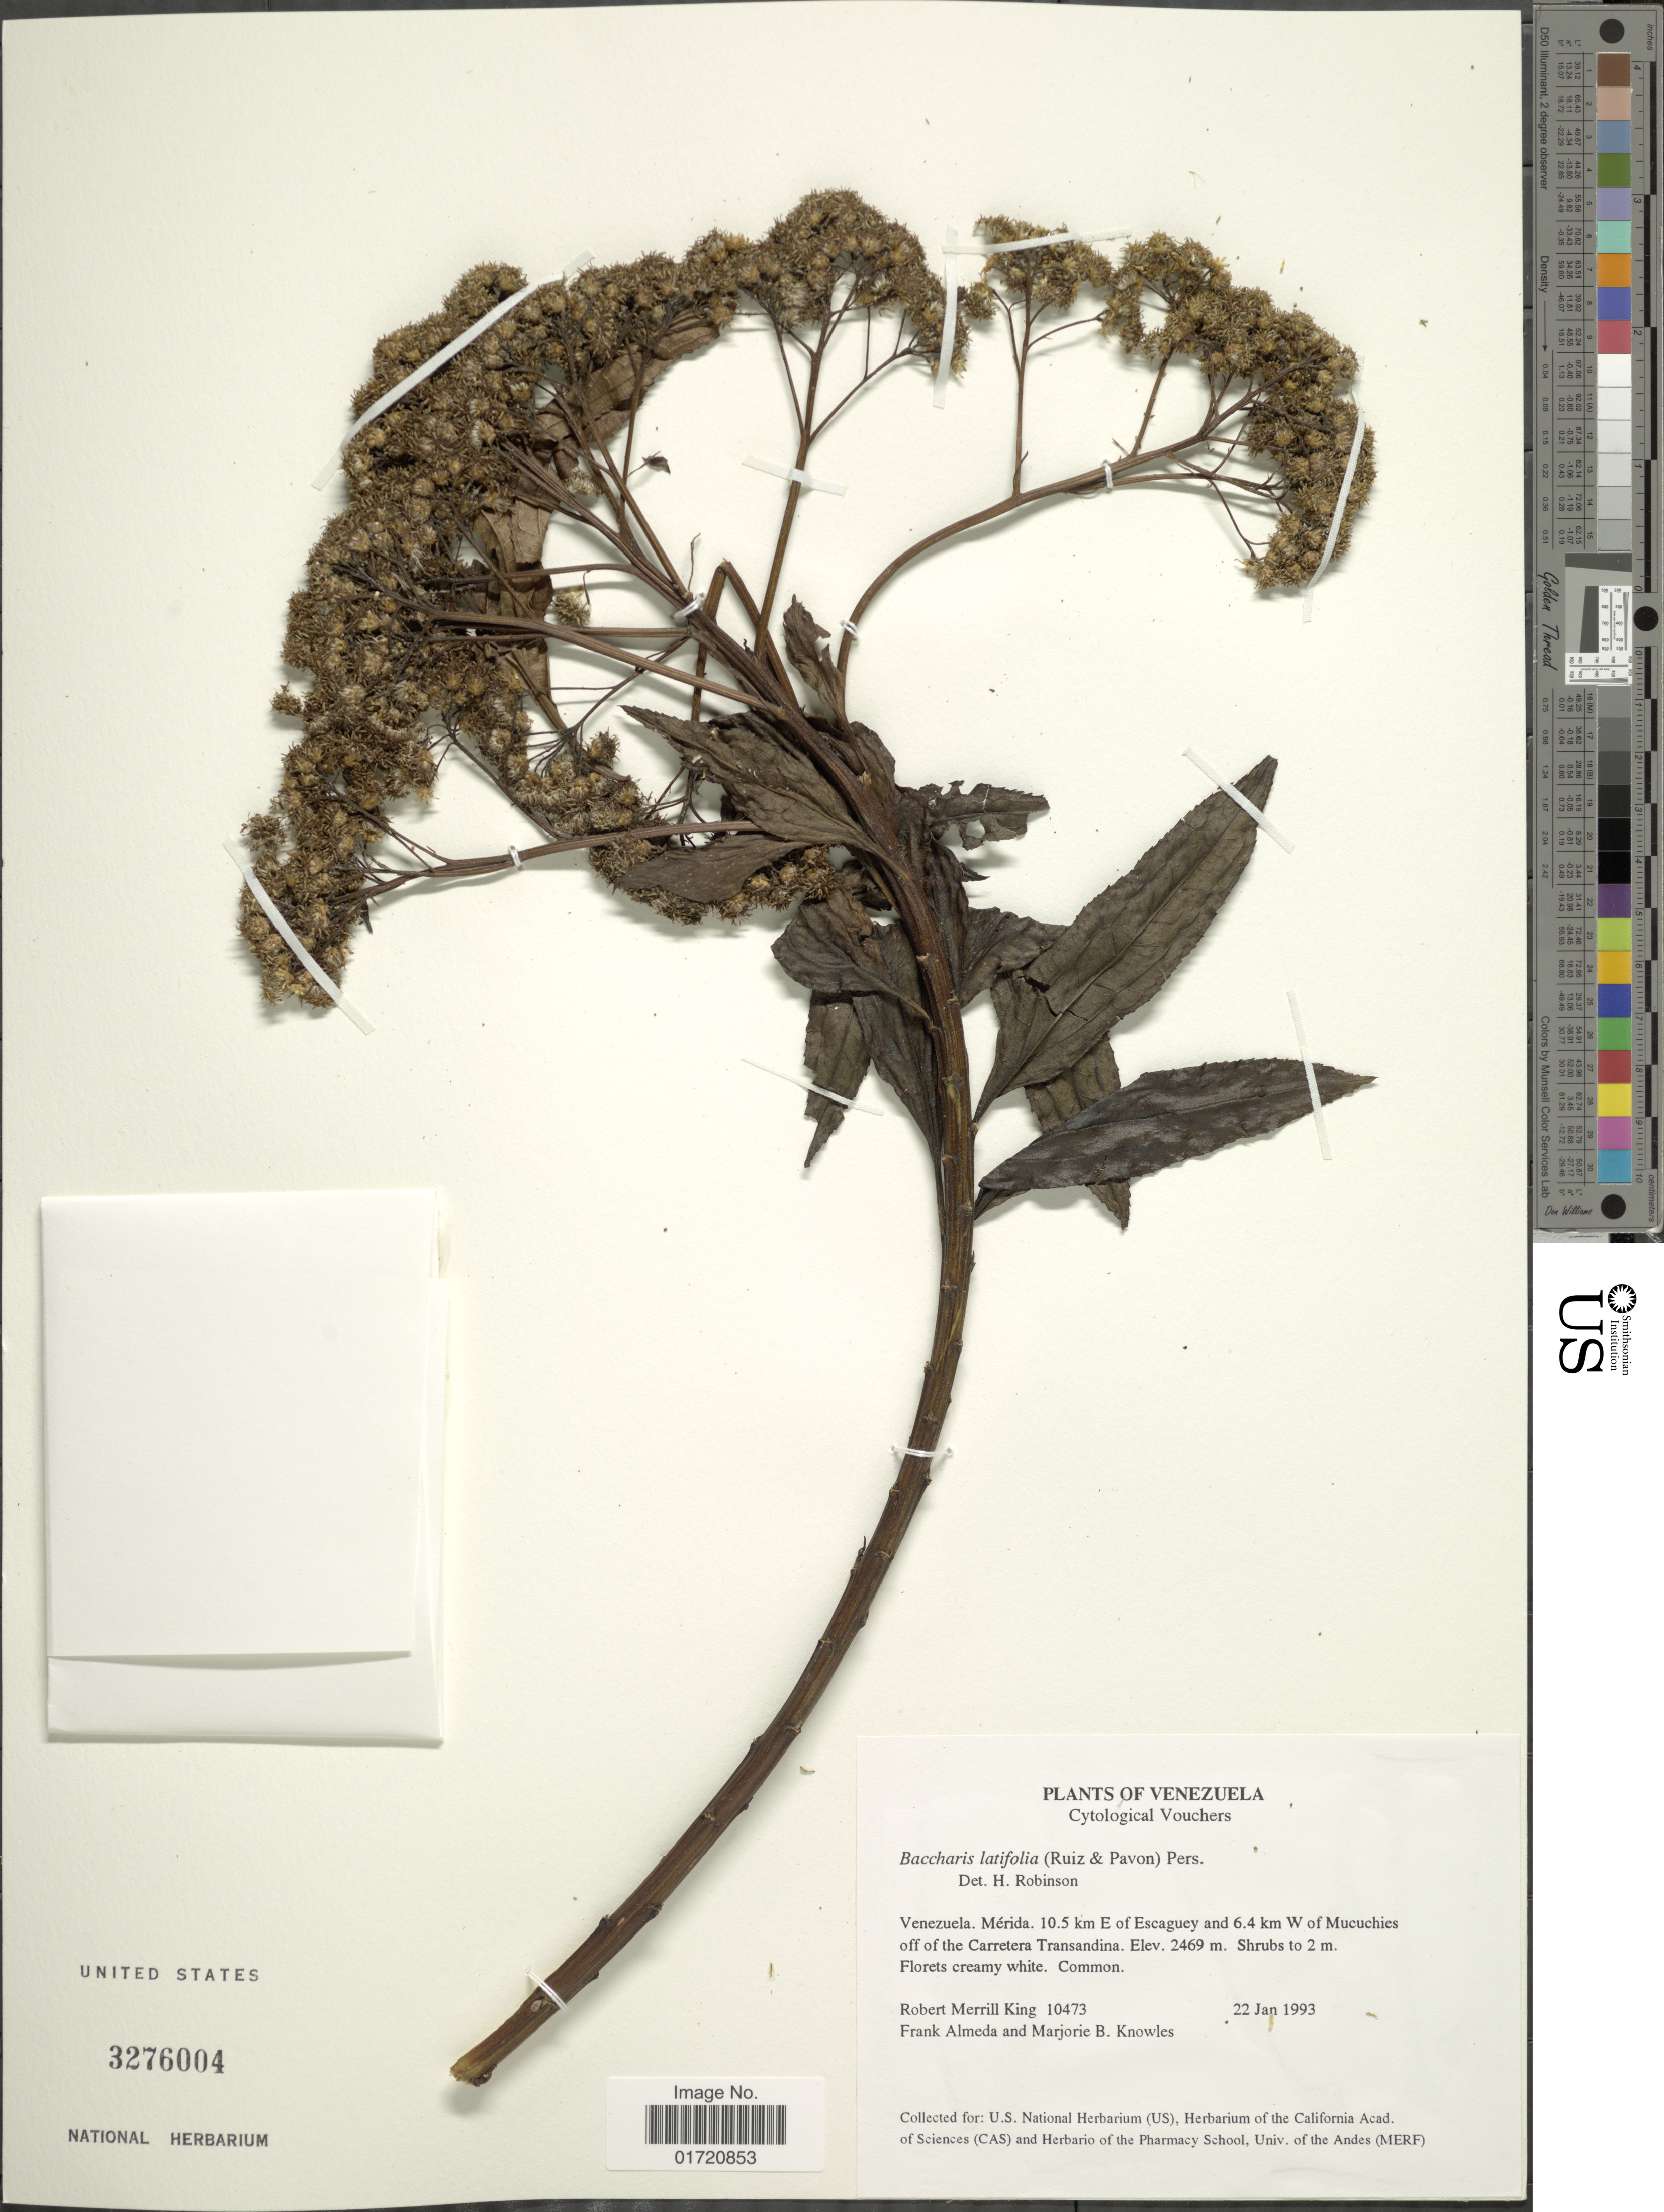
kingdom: Plantae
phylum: Tracheophyta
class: Magnoliopsida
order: Asterales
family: Asteraceae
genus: Baccharis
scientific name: Baccharis latifolia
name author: (Ruiz & Pav.) Pers.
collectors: R. M. King, F. Almeda & M. B. Knowles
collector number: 10473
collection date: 1993-01-22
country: Venezuela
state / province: Mérida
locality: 10.5 km E of Escaguey and 6.4 km W of Mucuchies off of the Carretera Transandina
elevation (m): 2469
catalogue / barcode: US 3276004